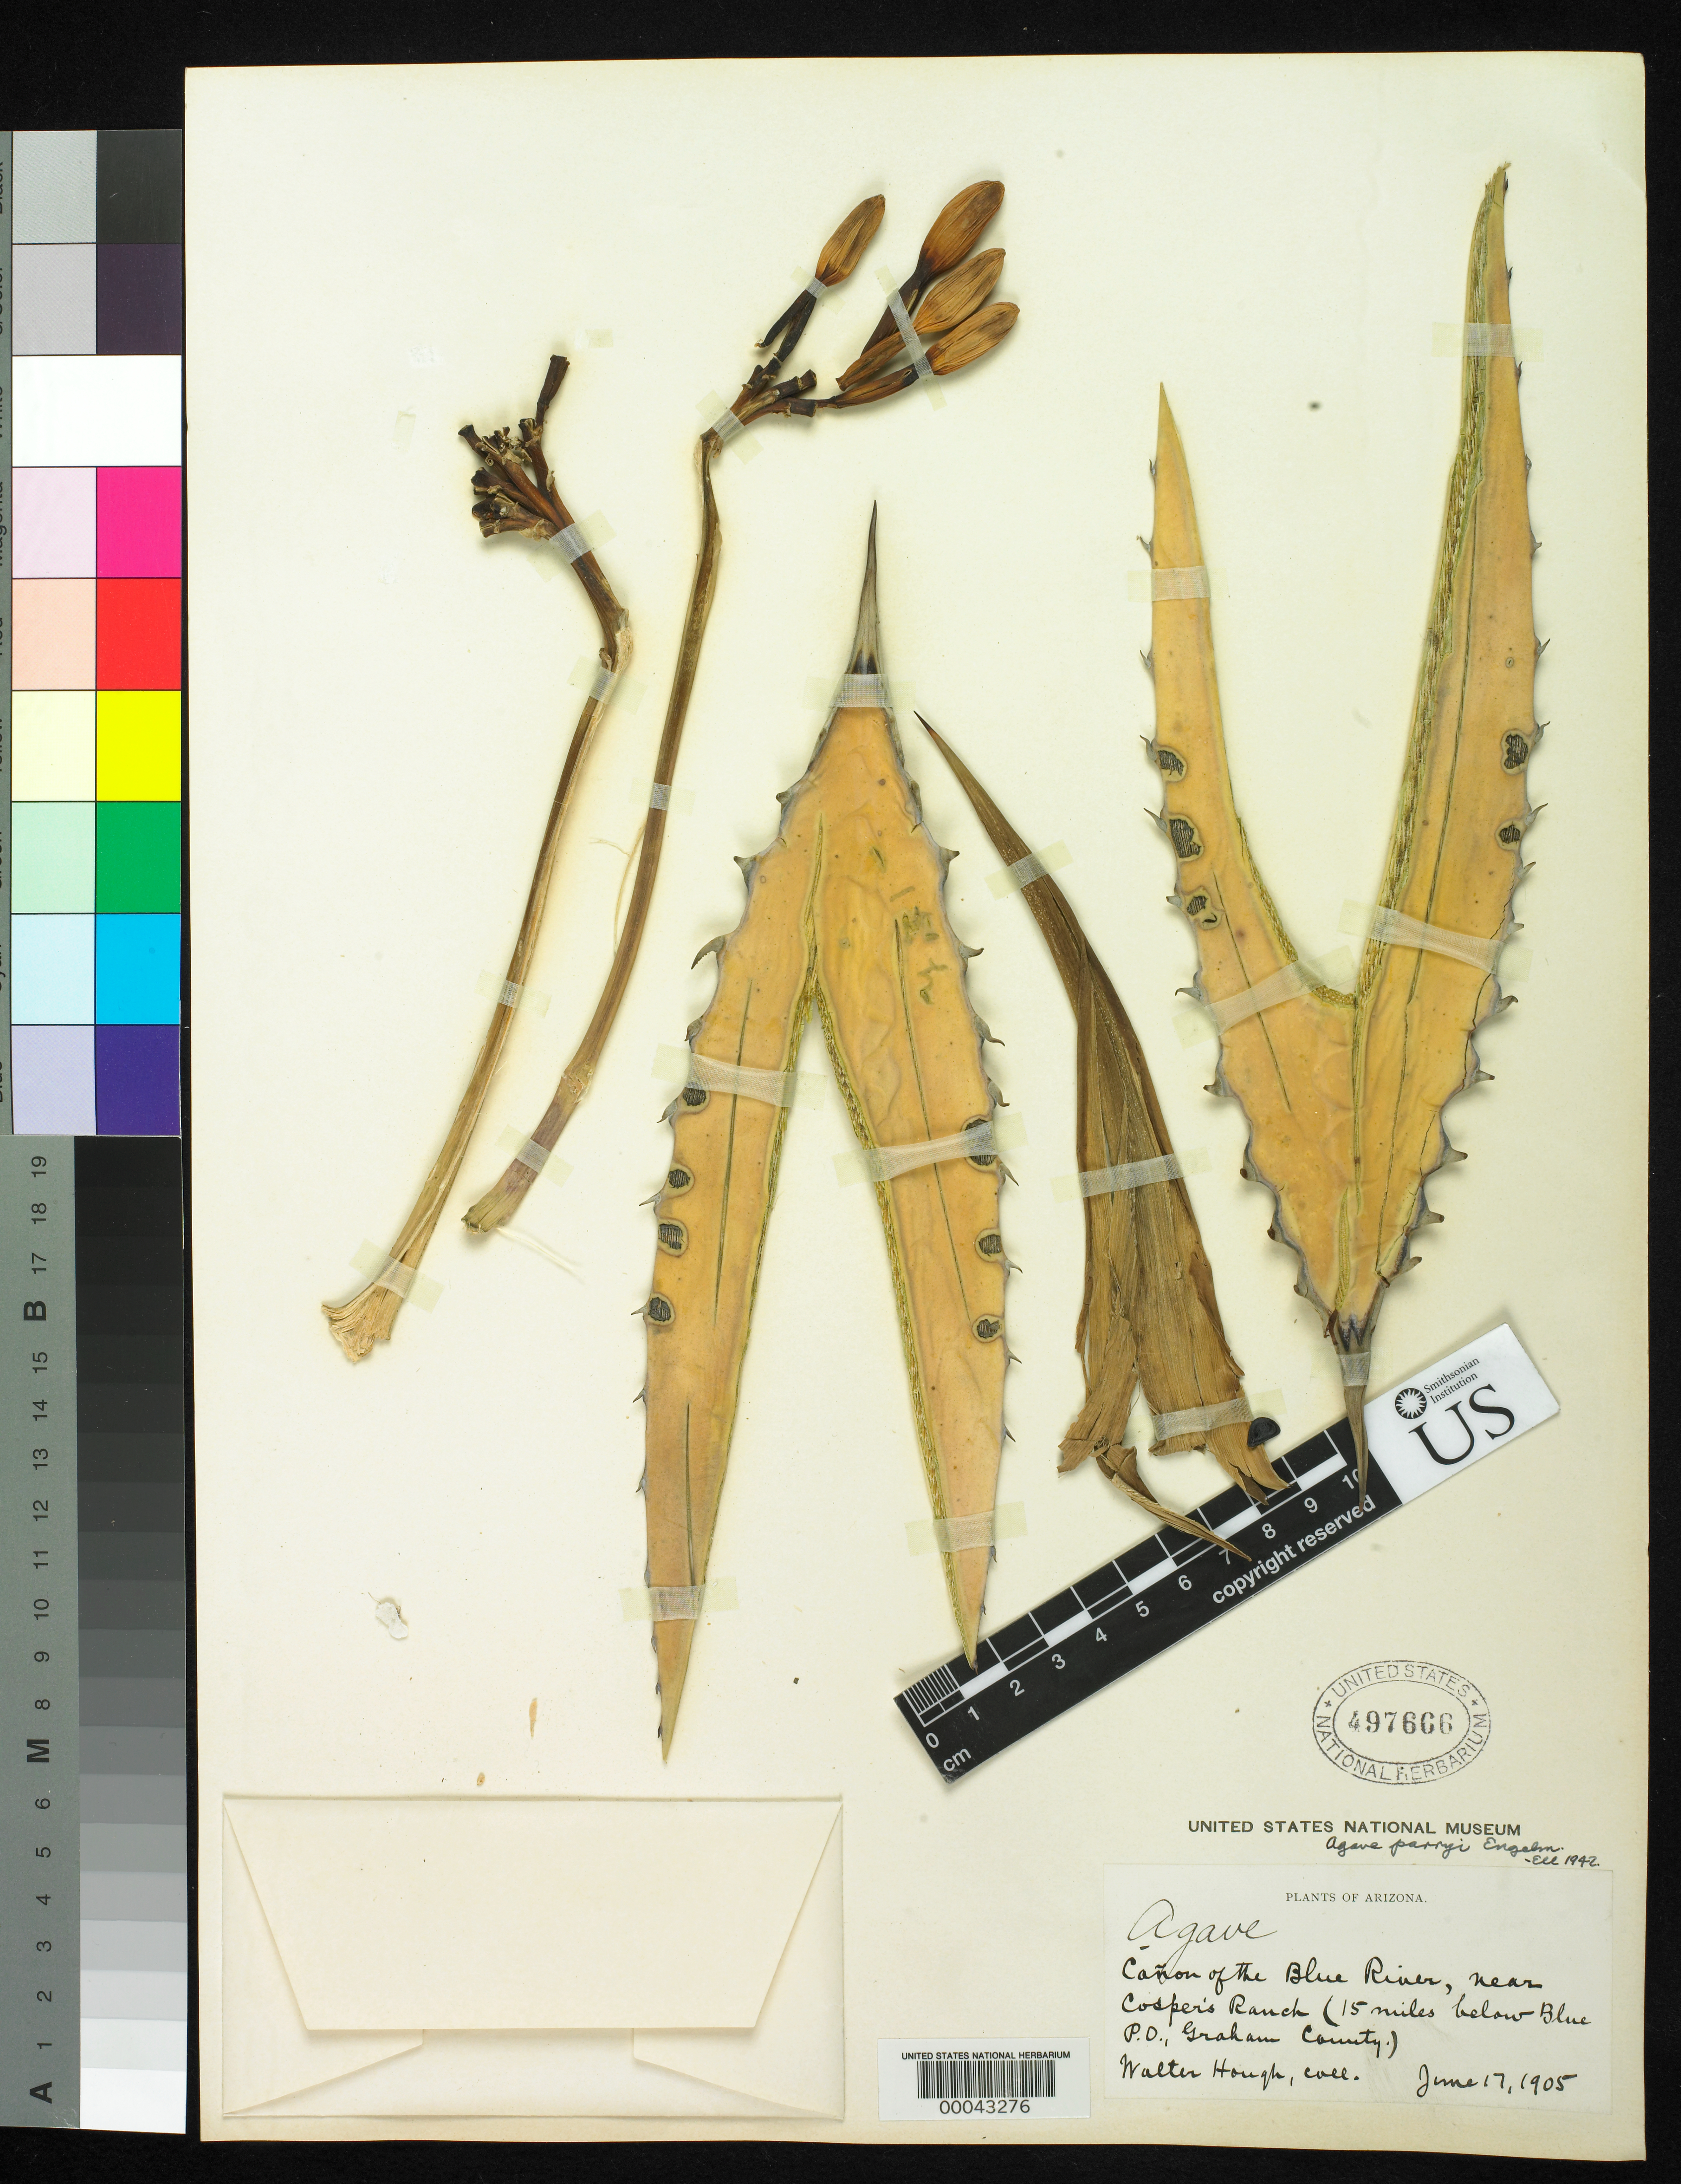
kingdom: Plantae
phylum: Tracheophyta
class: Liliopsida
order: Asparagales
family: Asparagaceae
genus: Agave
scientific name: Agave parryi var. couesii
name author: (Engelm. ex Trel.) Kearney & Peebles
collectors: W. Hough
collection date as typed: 17 Jun 1905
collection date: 1905-06-17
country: United States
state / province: Arizona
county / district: Graham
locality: Canon of the blue river, near cosper's ranch (15 mi below blue p.o.)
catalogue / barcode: US 497666